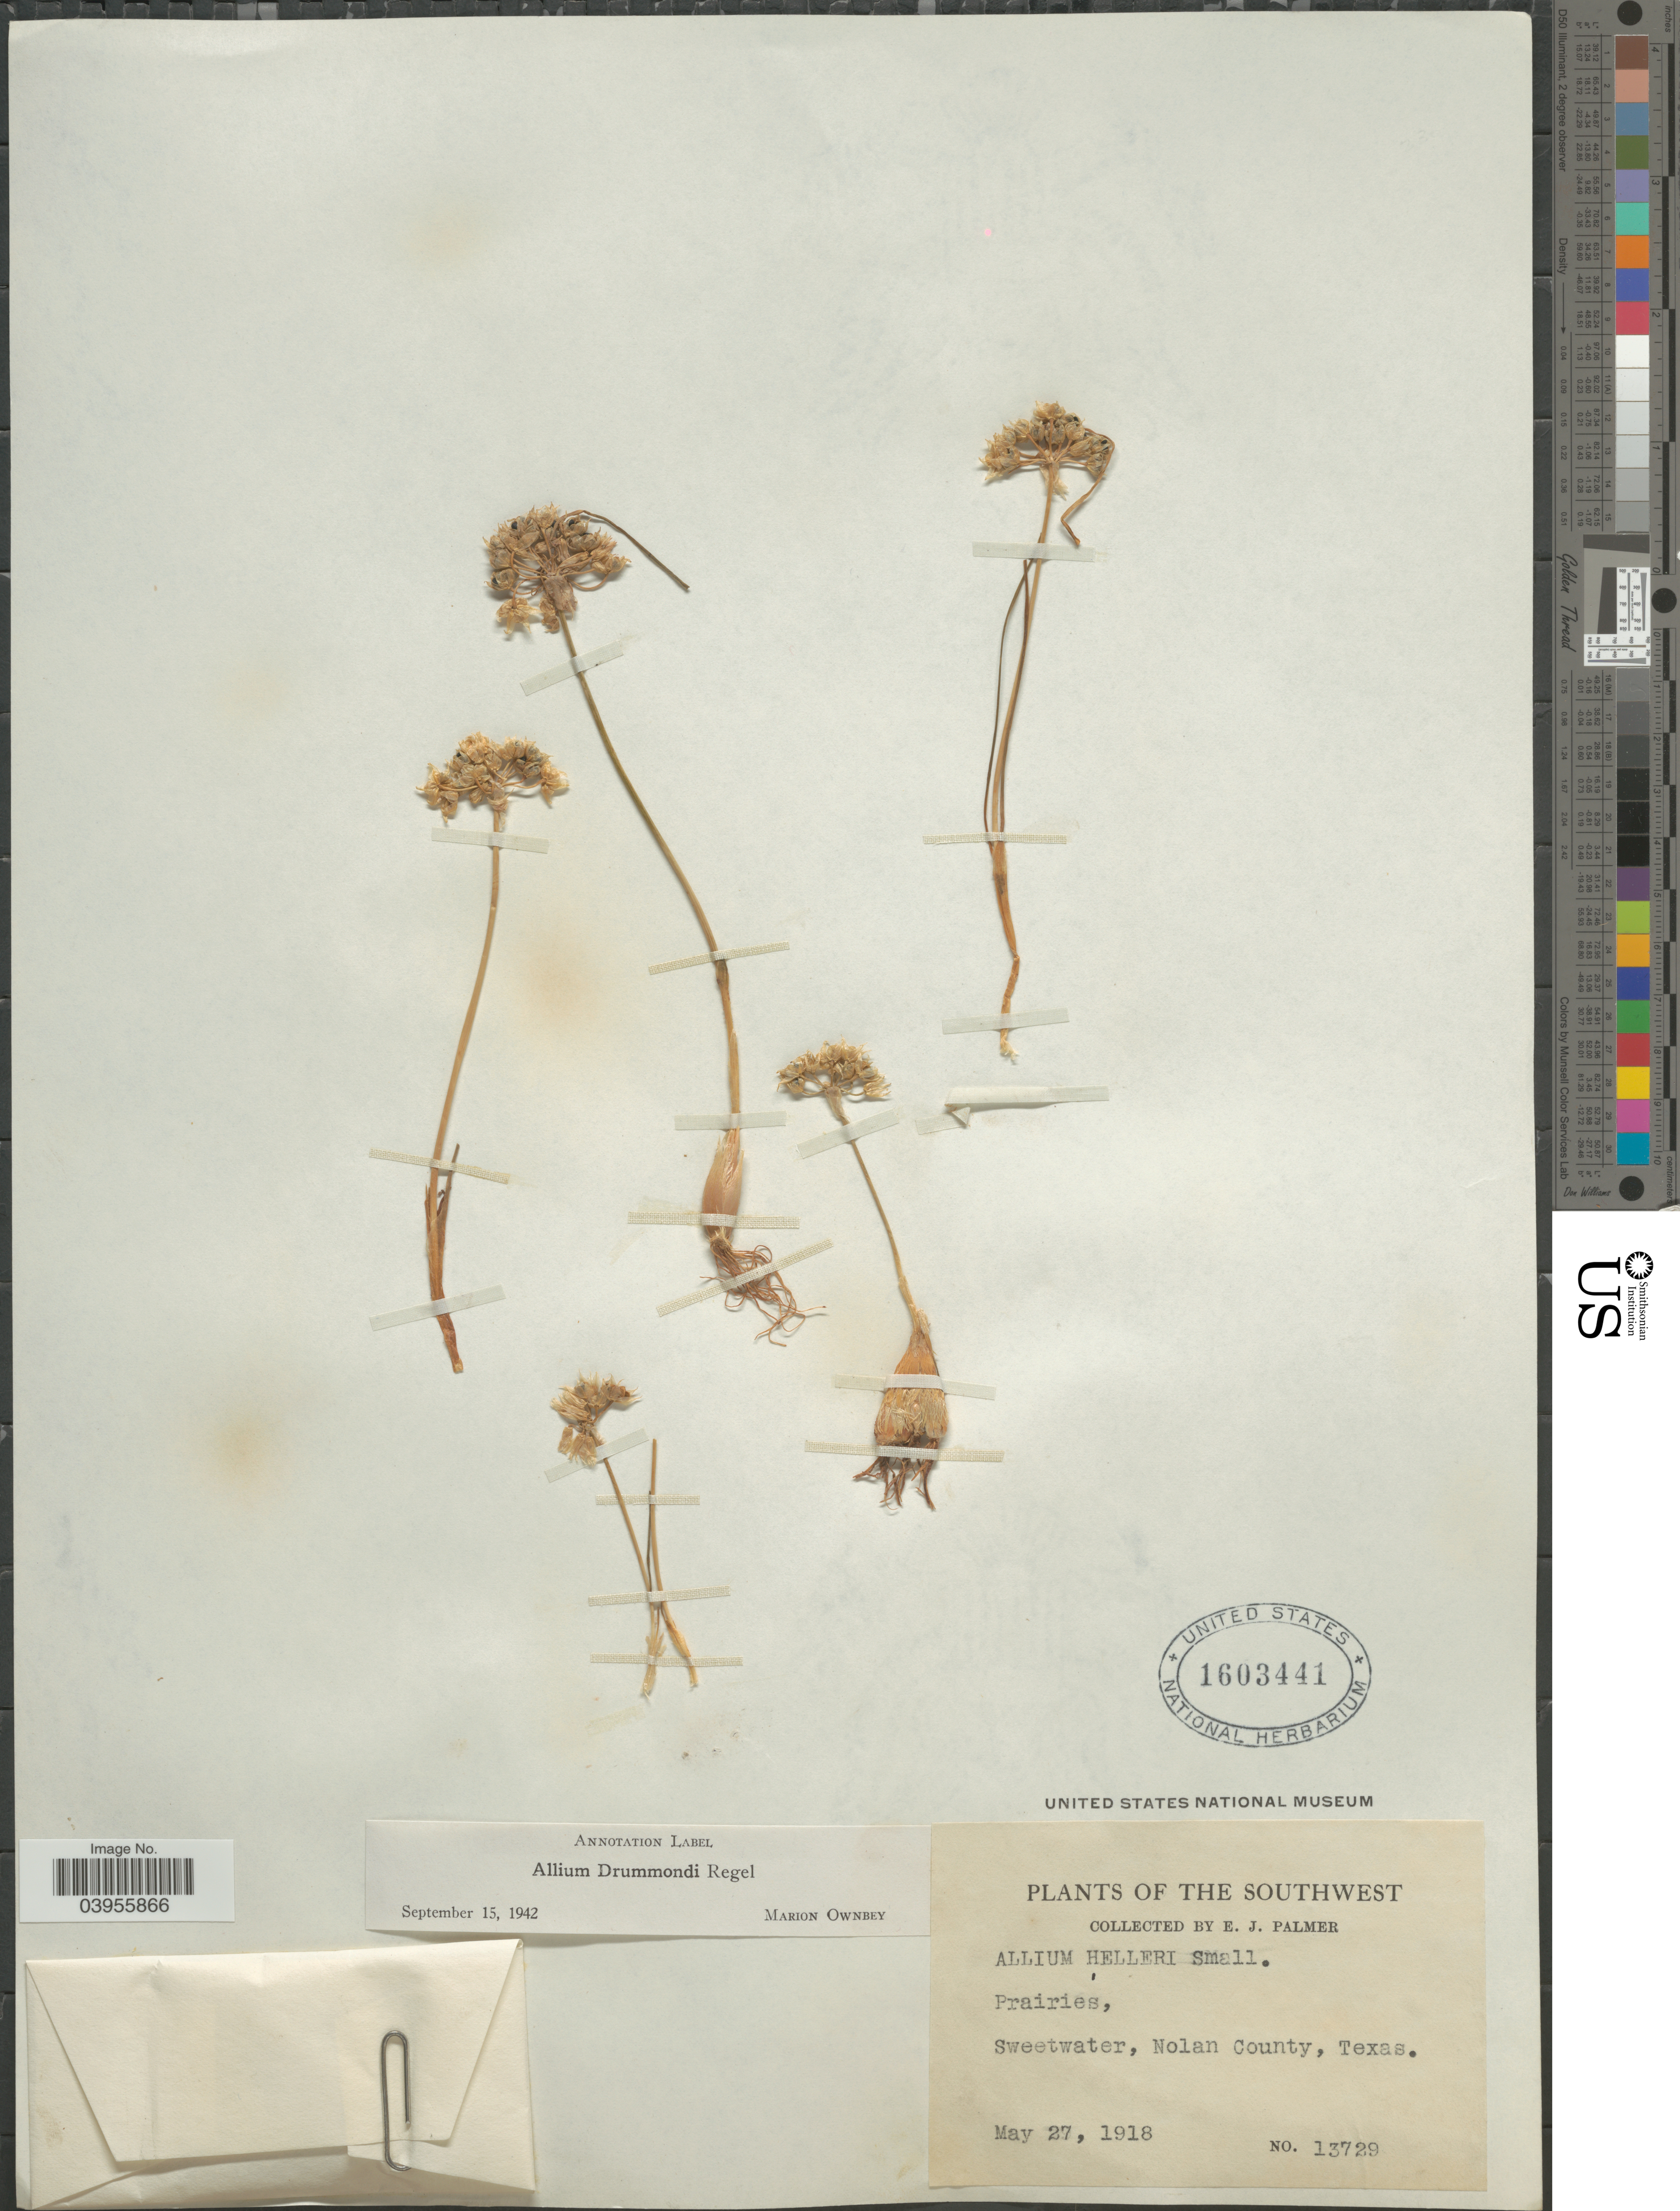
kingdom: Plantae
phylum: Tracheophyta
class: Liliopsida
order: Asparagales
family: Amaryllidaceae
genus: Allium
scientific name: Allium drummondii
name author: Regel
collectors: E. J. Palmer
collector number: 13729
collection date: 1918-05-27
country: United States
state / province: Texas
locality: The Southwest. Prairies, Sweetwater, Nolan County.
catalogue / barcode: US 1603441